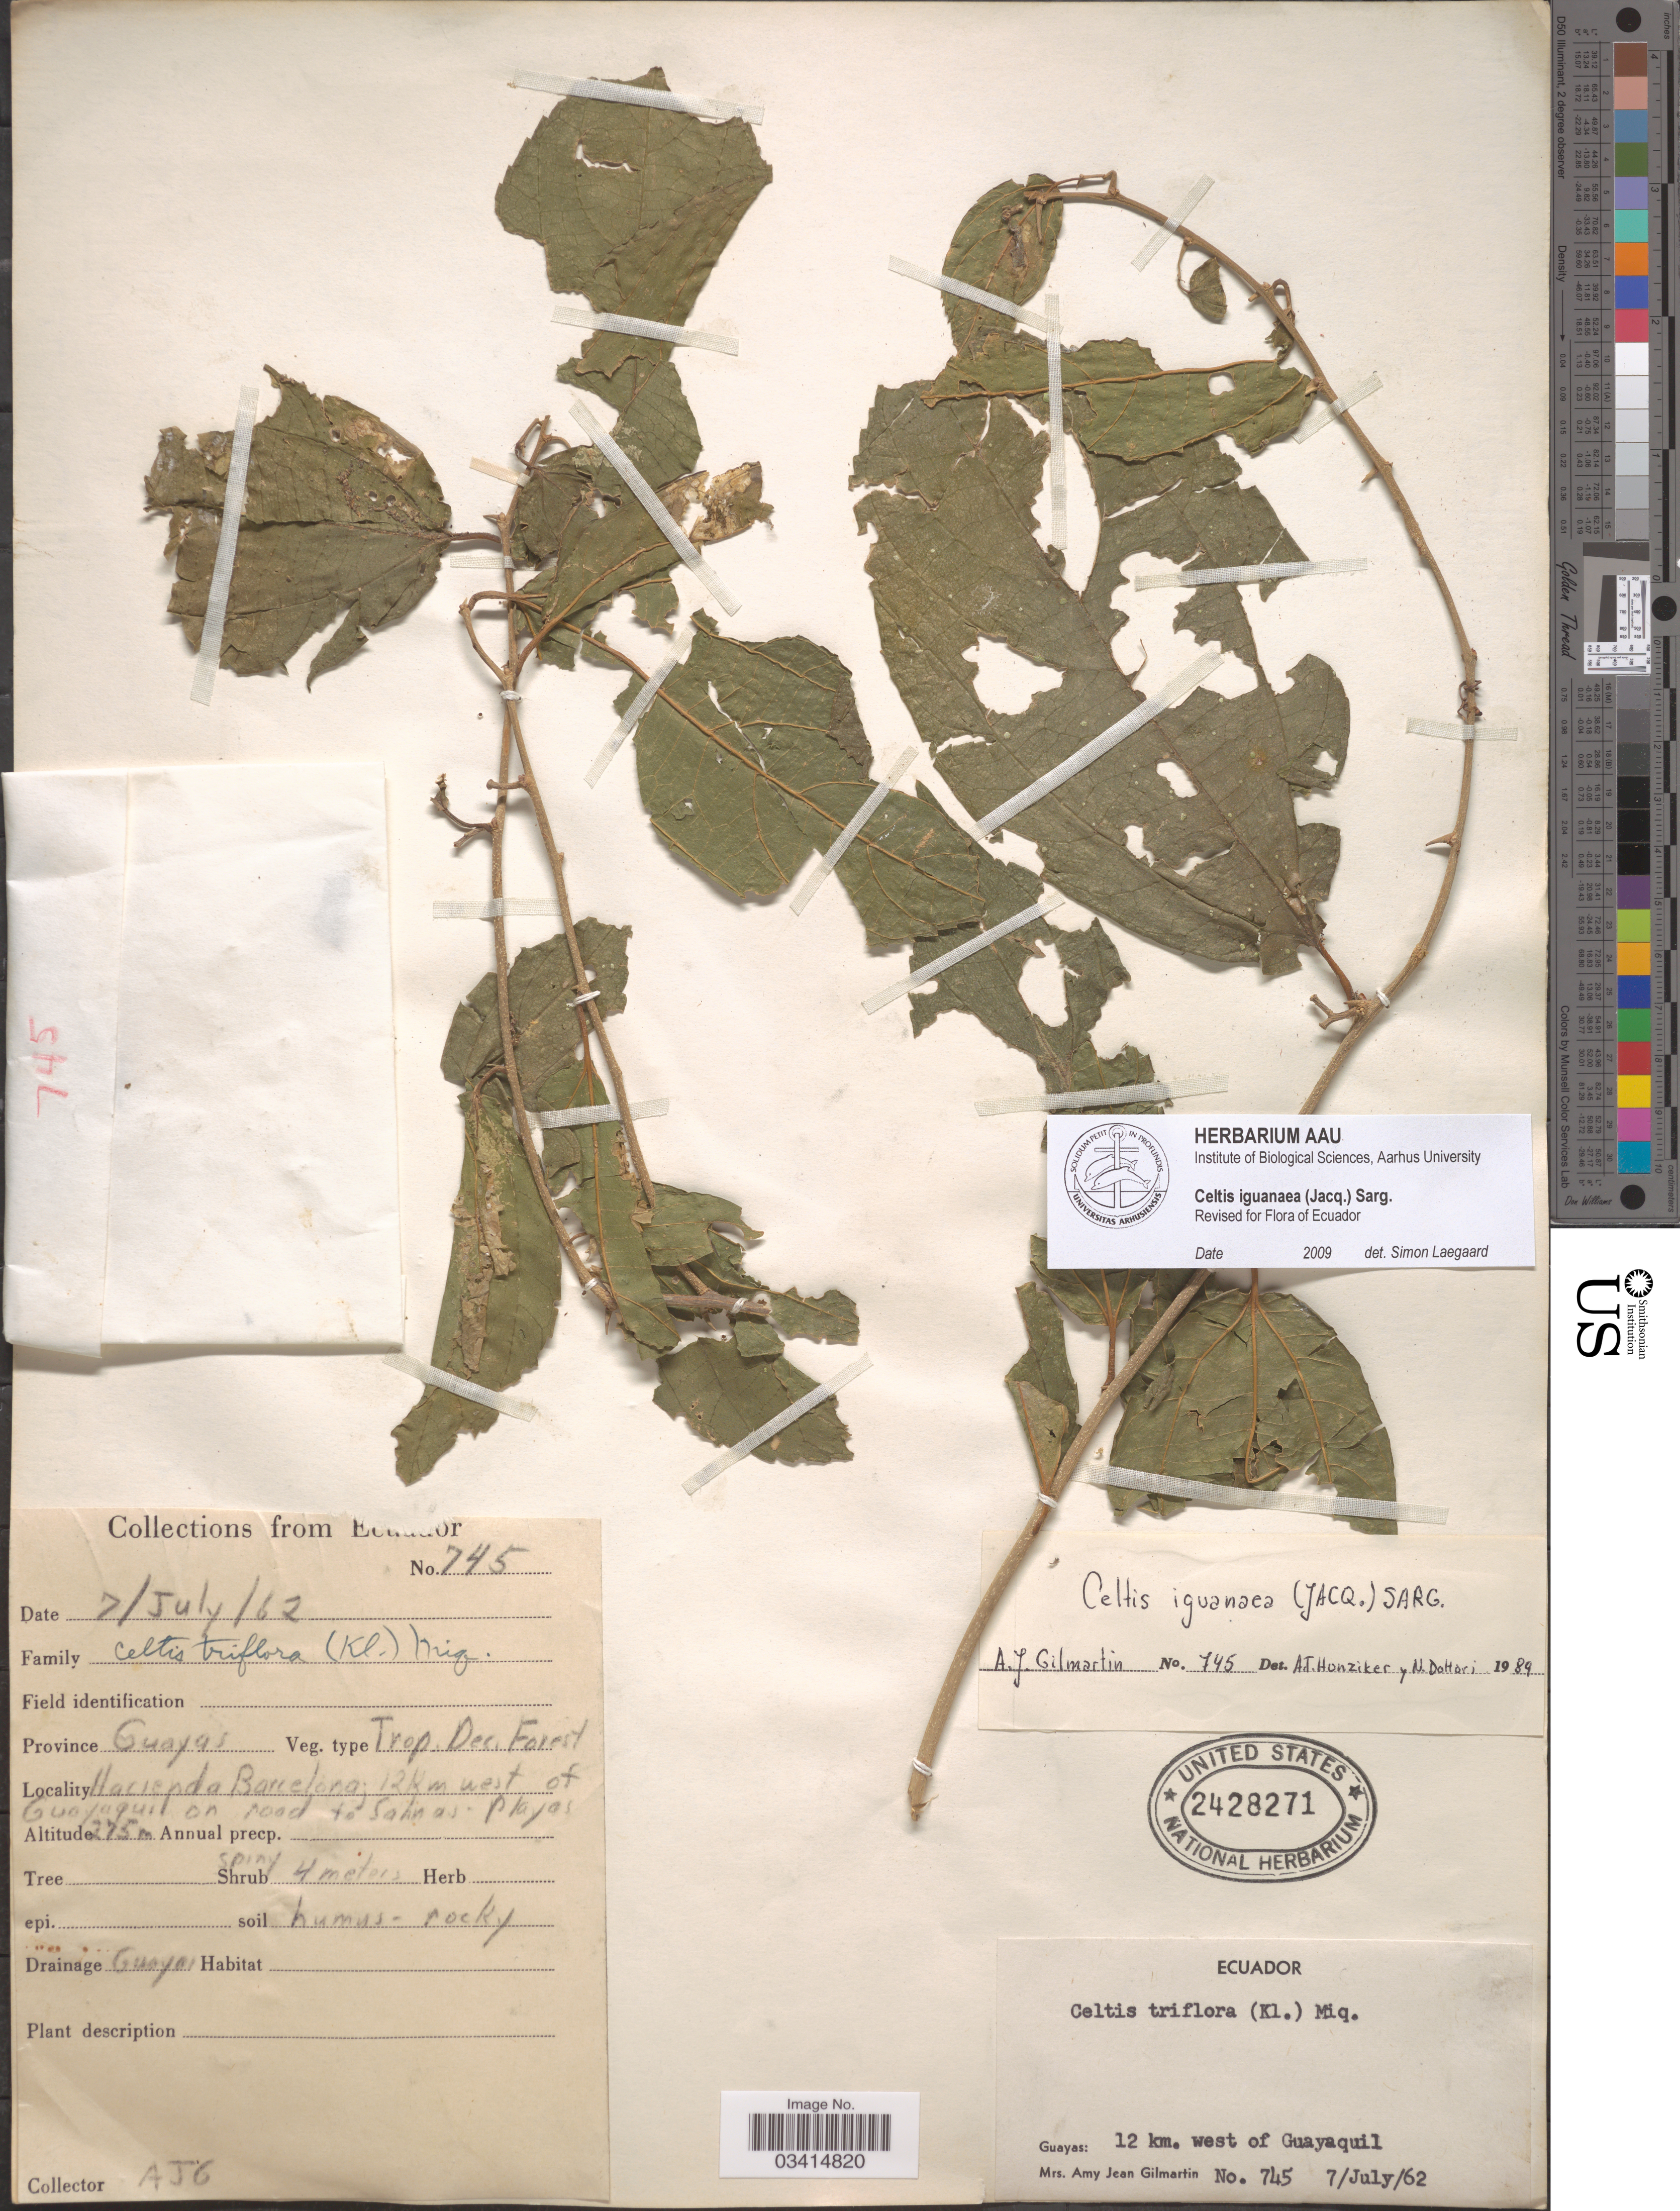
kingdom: Plantae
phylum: Tracheophyta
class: Magnoliopsida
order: Rosales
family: Cannabaceae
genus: Celtis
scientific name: Celtis iguanaea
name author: (Jacq.) Sarg.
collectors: A. Gilmartin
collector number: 745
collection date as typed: Transcribed d/m/y: 7/7/62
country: Ecuador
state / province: Guayas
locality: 12 km. west of Guayaquil. Hacienda Barcelona; 12 km west of Guayaquil on road to Salinas - Playas.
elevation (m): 275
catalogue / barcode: US 2428271